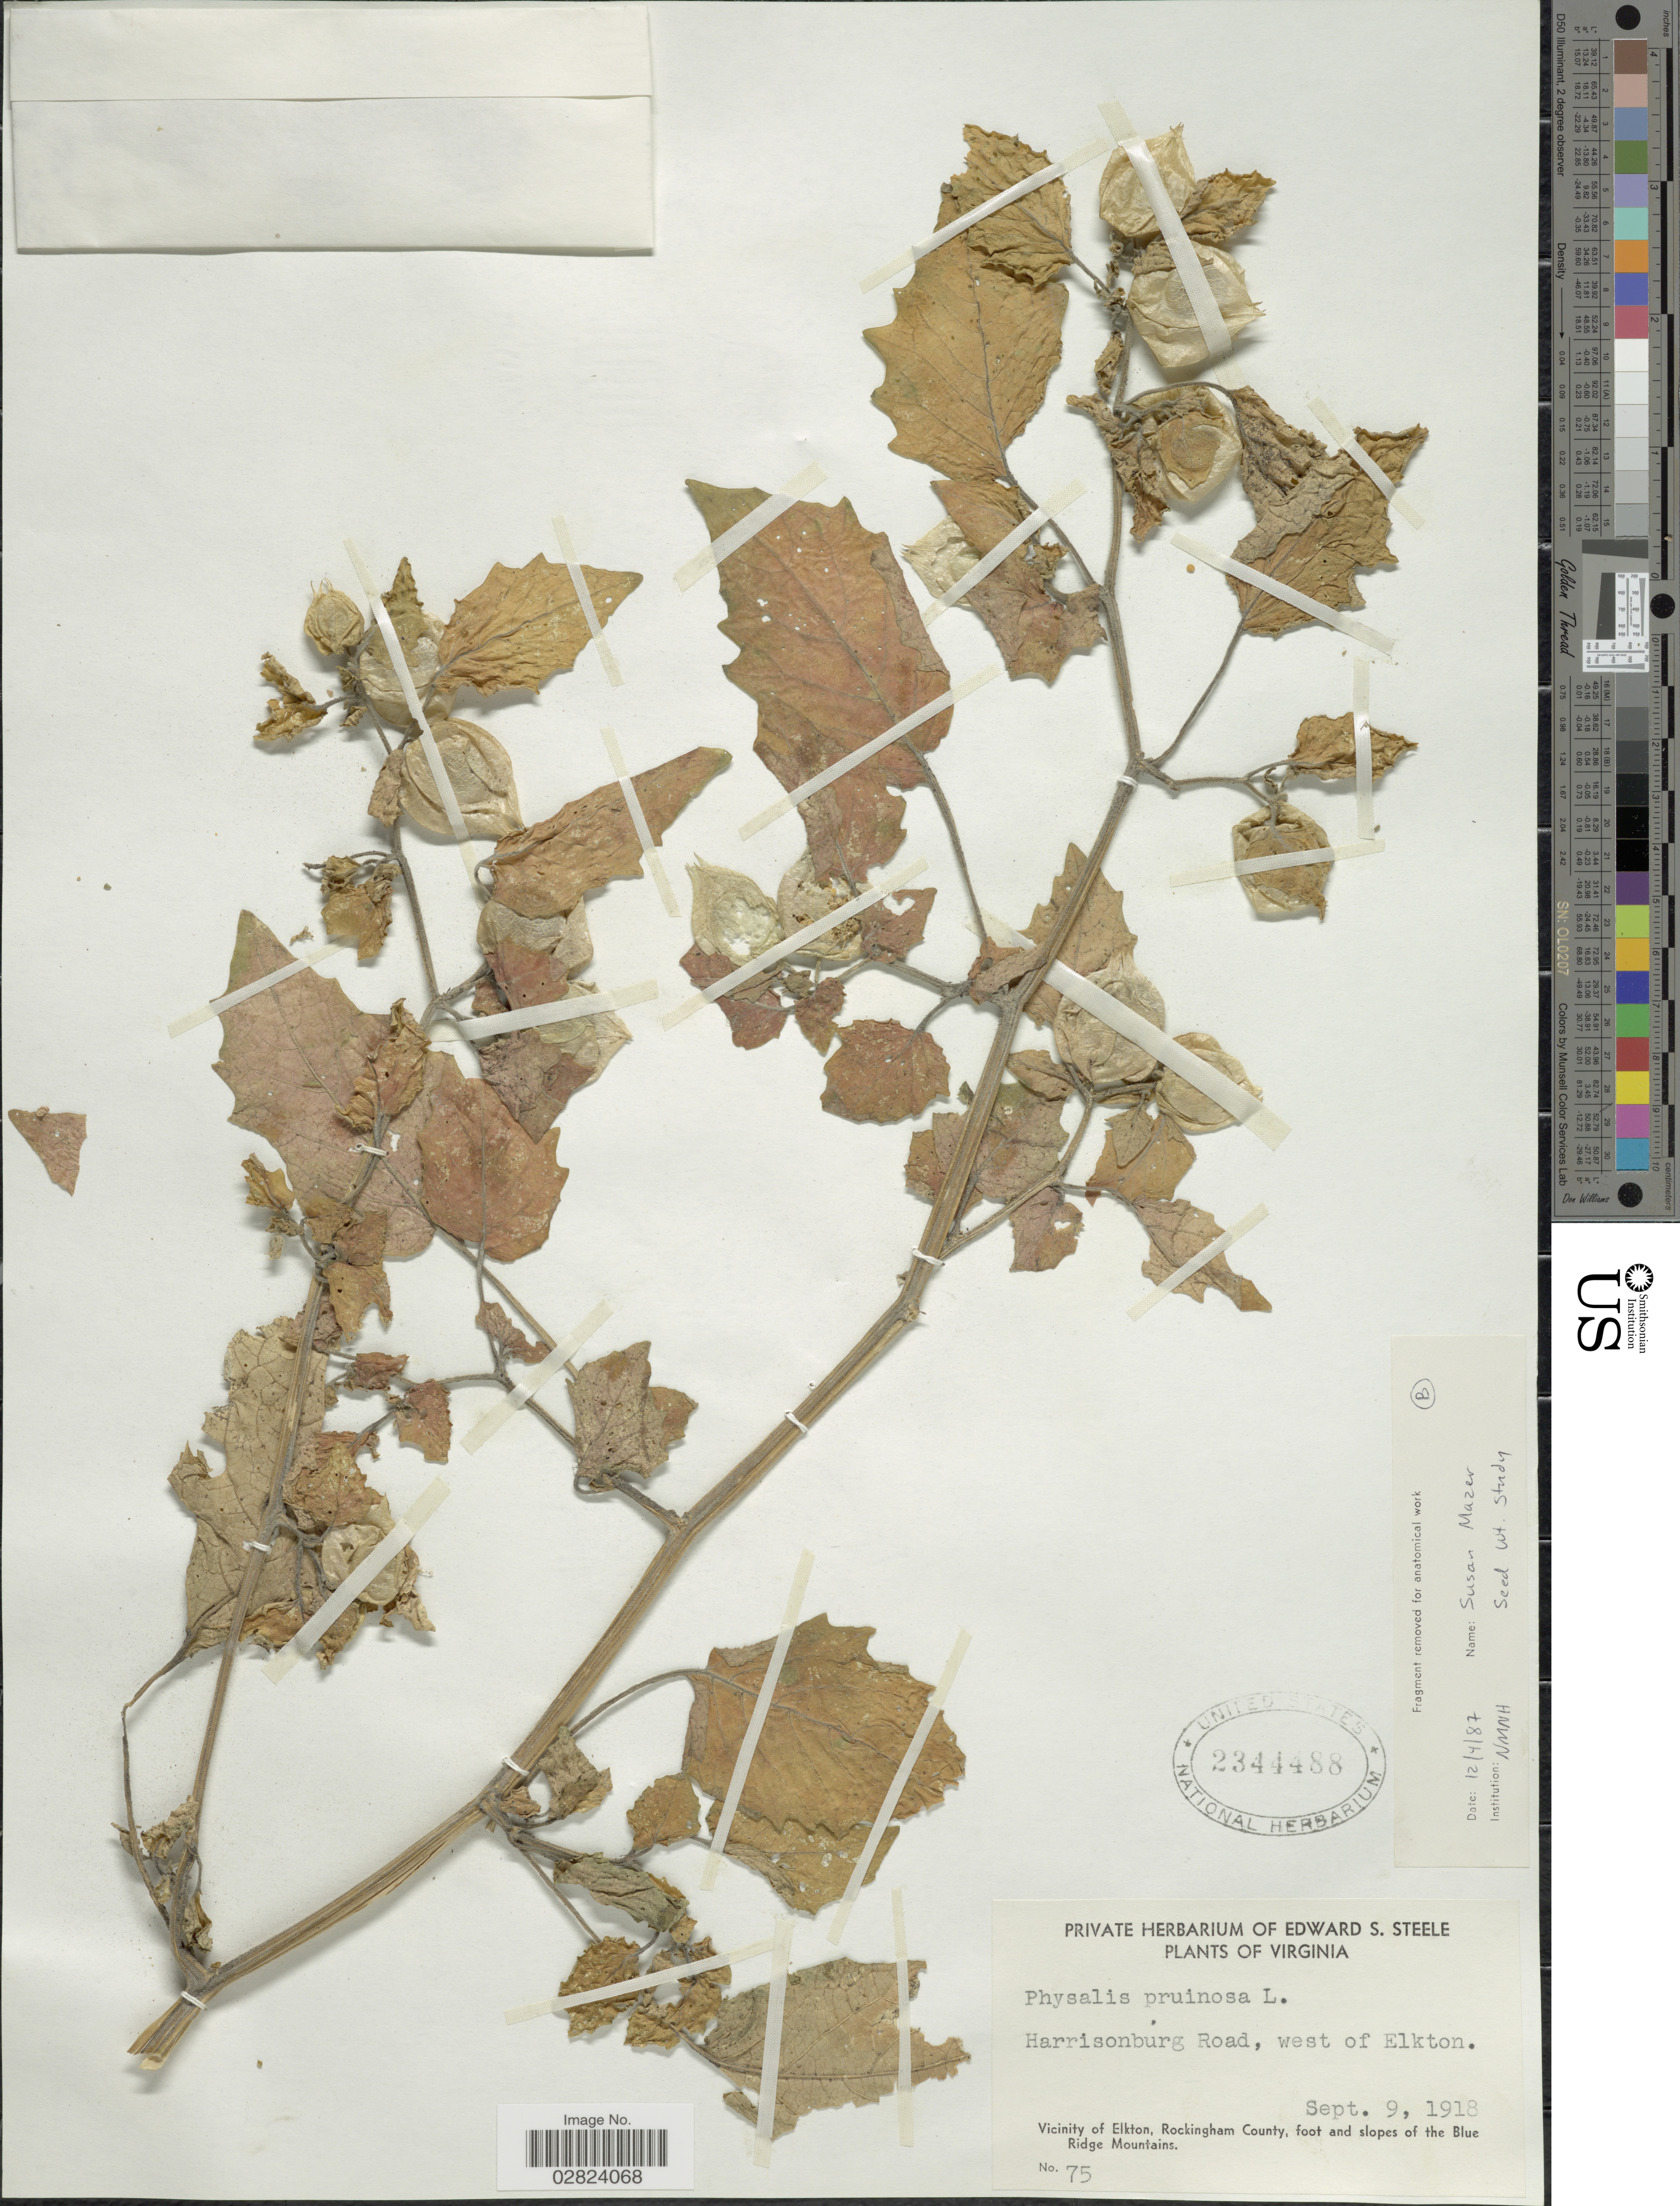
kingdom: Plantae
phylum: Tracheophyta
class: Magnoliopsida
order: Solanales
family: Solanaceae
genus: Physalis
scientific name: Physalis pruinosa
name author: L.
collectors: ex herb. Edward S. Steele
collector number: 75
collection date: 1918-09-09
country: United States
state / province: Virginia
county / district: Rockingham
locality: Harrisonburg Road, west of Elkton. Vicinity of Elkton, Rockingham County, foot and slopes of the Blue Ridge Mountains.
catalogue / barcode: US 2344488